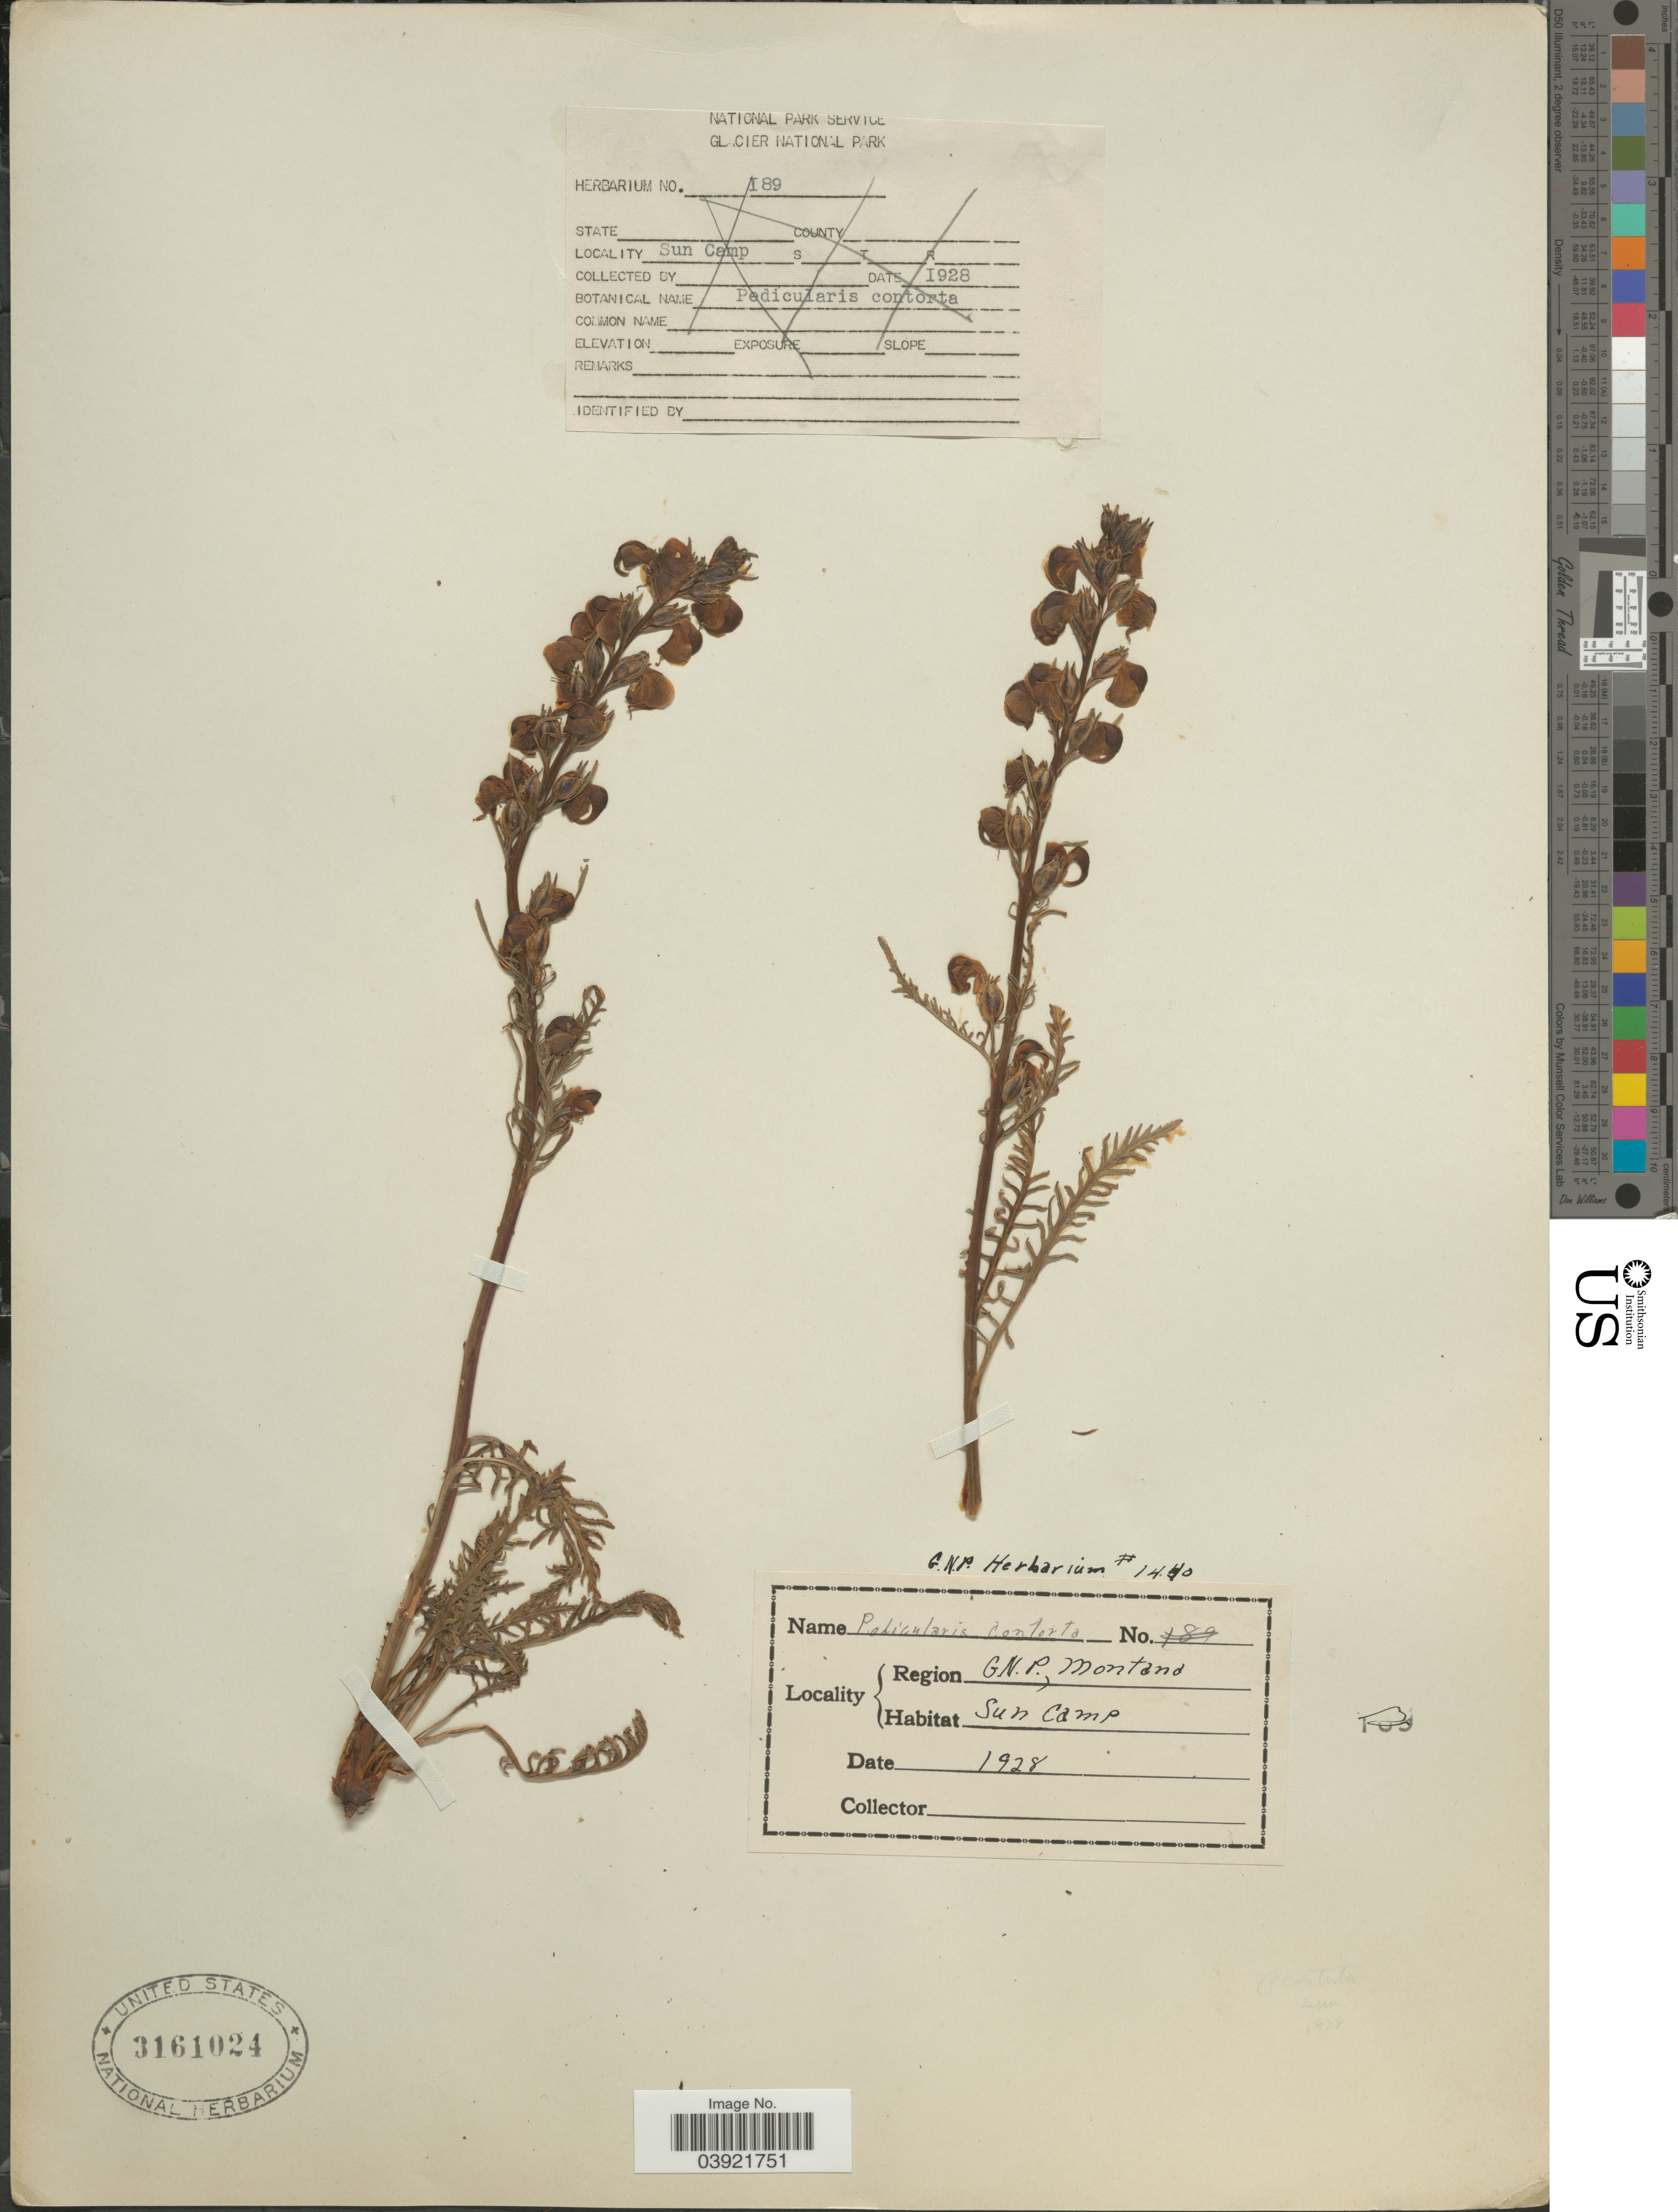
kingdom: Plantae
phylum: Tracheophyta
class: Magnoliopsida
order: Lamiales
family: Orobanchaceae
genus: Pedicularis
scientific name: Pedicularis contorta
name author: Benth.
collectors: ex herb. G. N. P.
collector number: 1440*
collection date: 1928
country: United States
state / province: Montana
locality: Region G.N.P.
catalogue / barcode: US 3161024